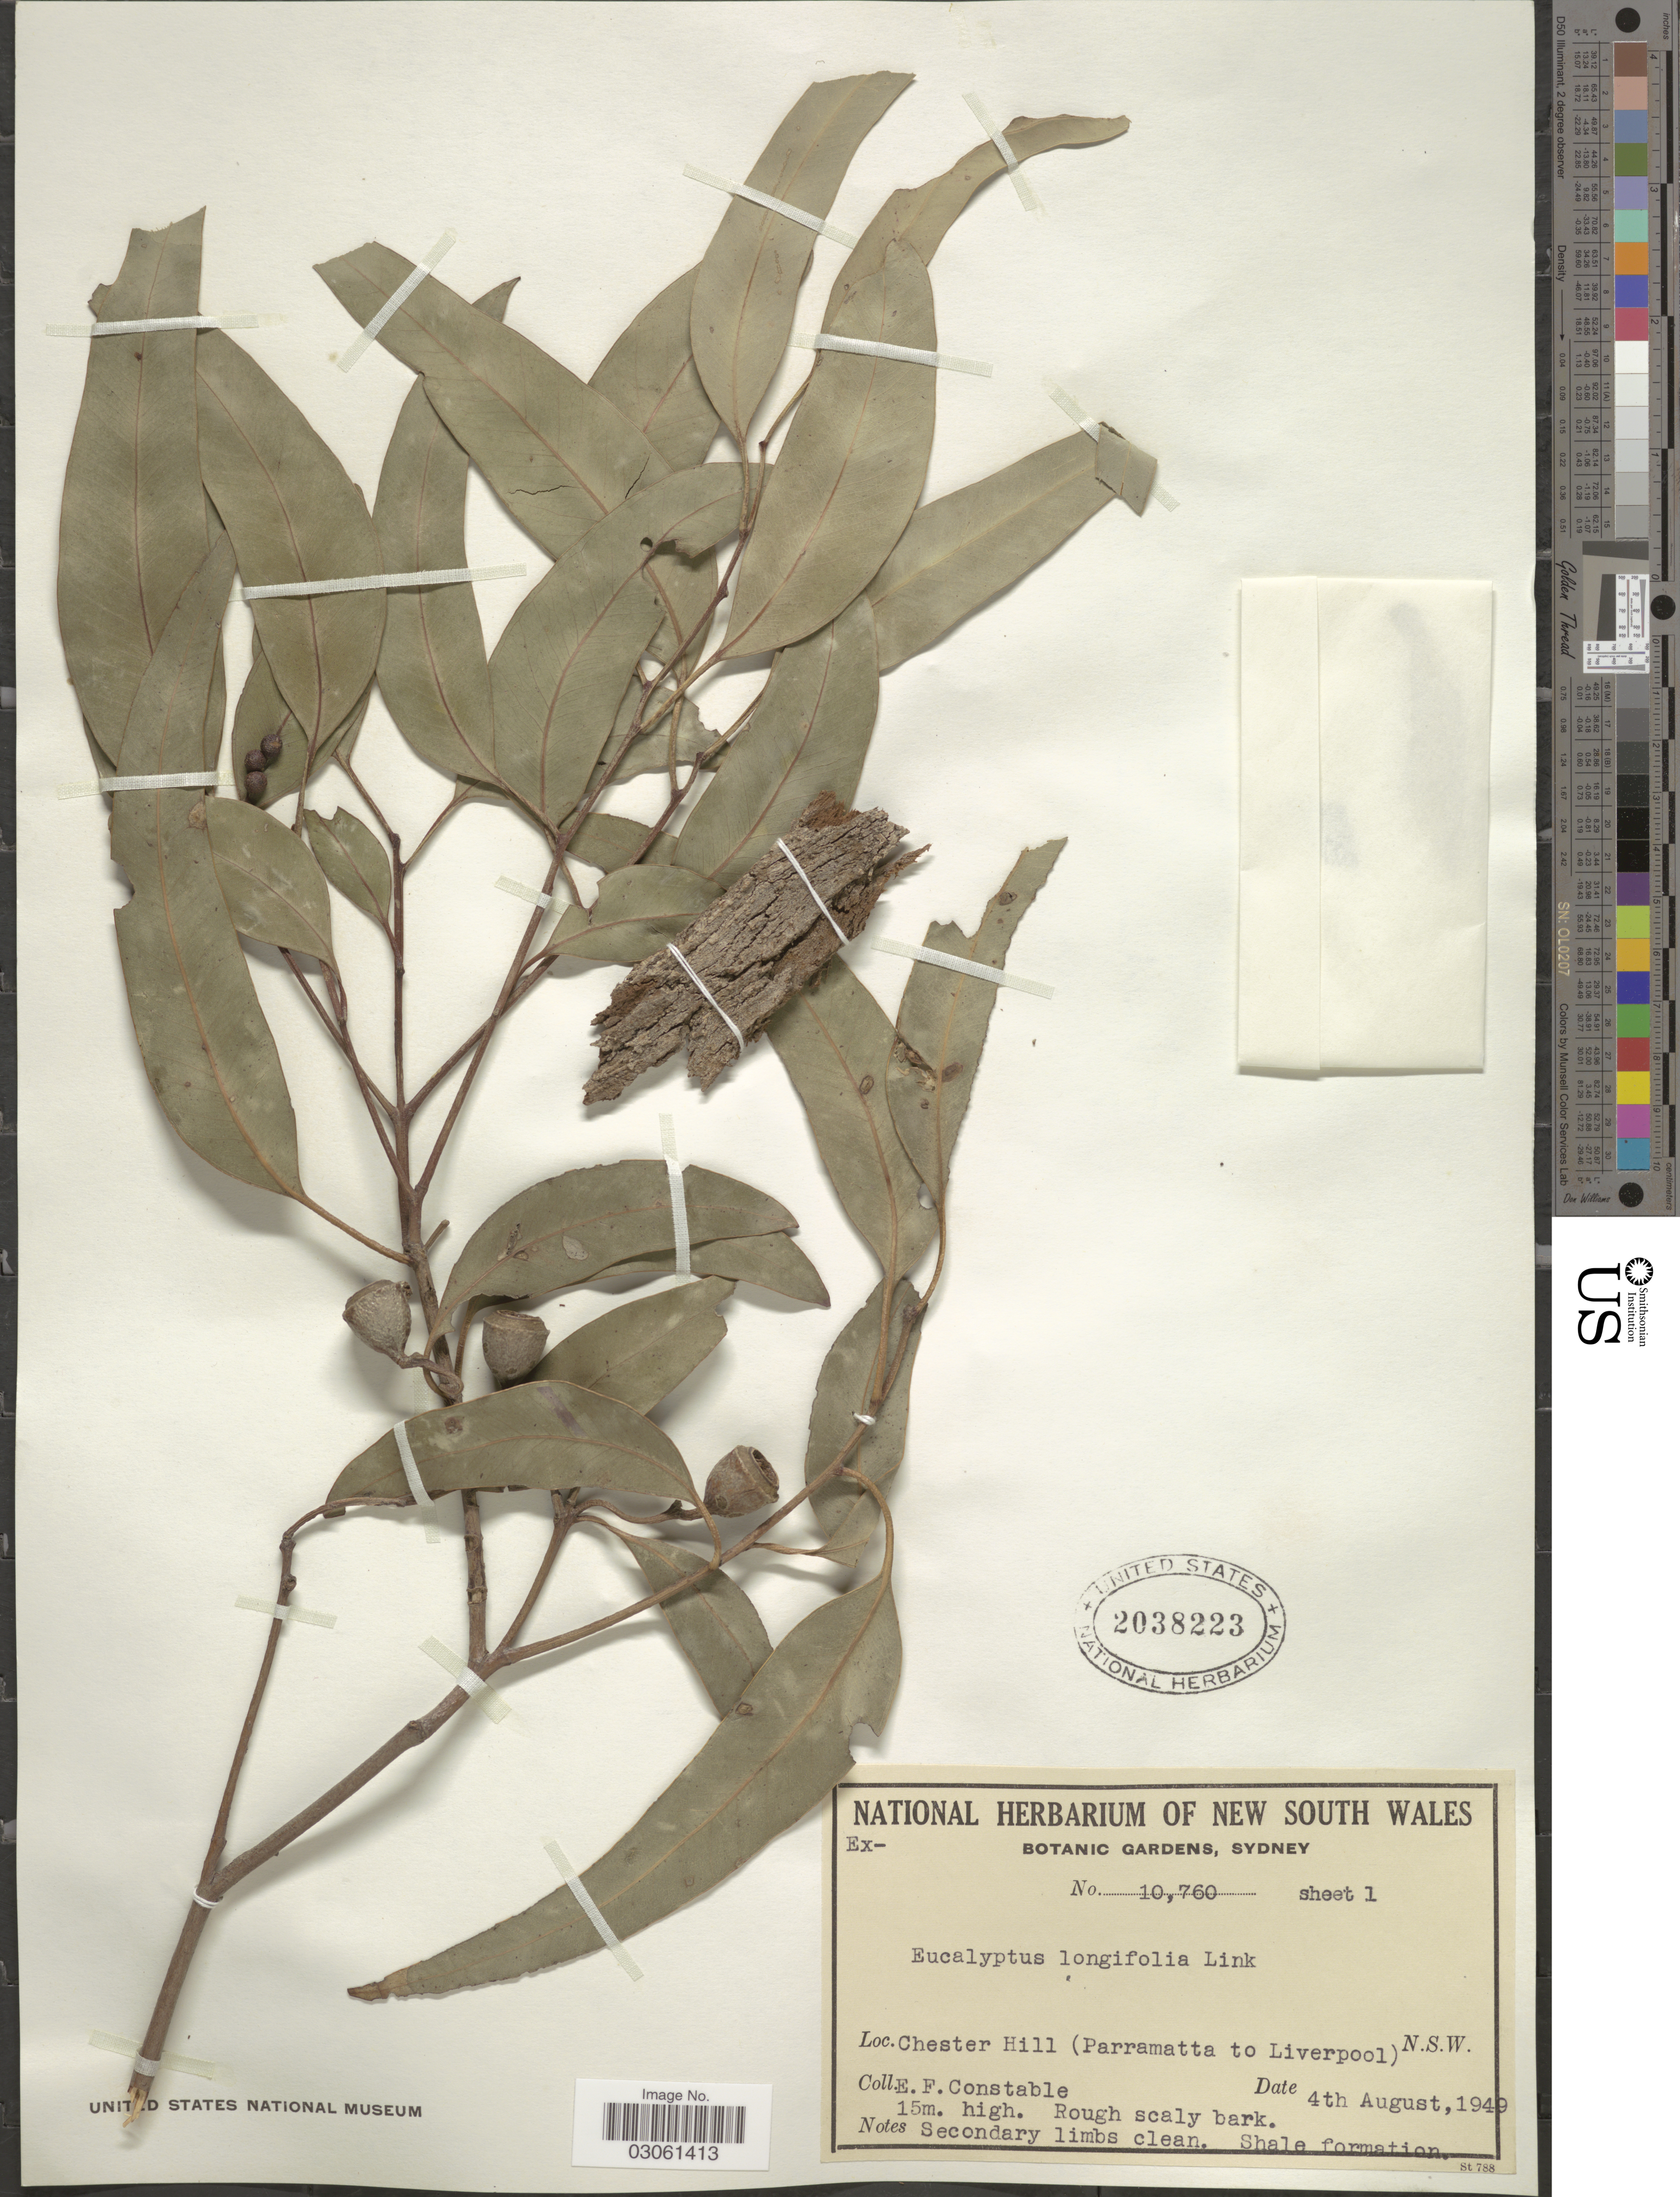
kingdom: Plantae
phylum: Tracheophyta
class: Magnoliopsida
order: Myrtales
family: Myrtaceae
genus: Eucalyptus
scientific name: Eucalyptus longifolia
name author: Link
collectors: E. F. Constable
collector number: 10760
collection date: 1949-08-04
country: Australia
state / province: New South Wales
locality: Chester Hill (Parramatta to Liverpool). N. S. W.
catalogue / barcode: US 2038223